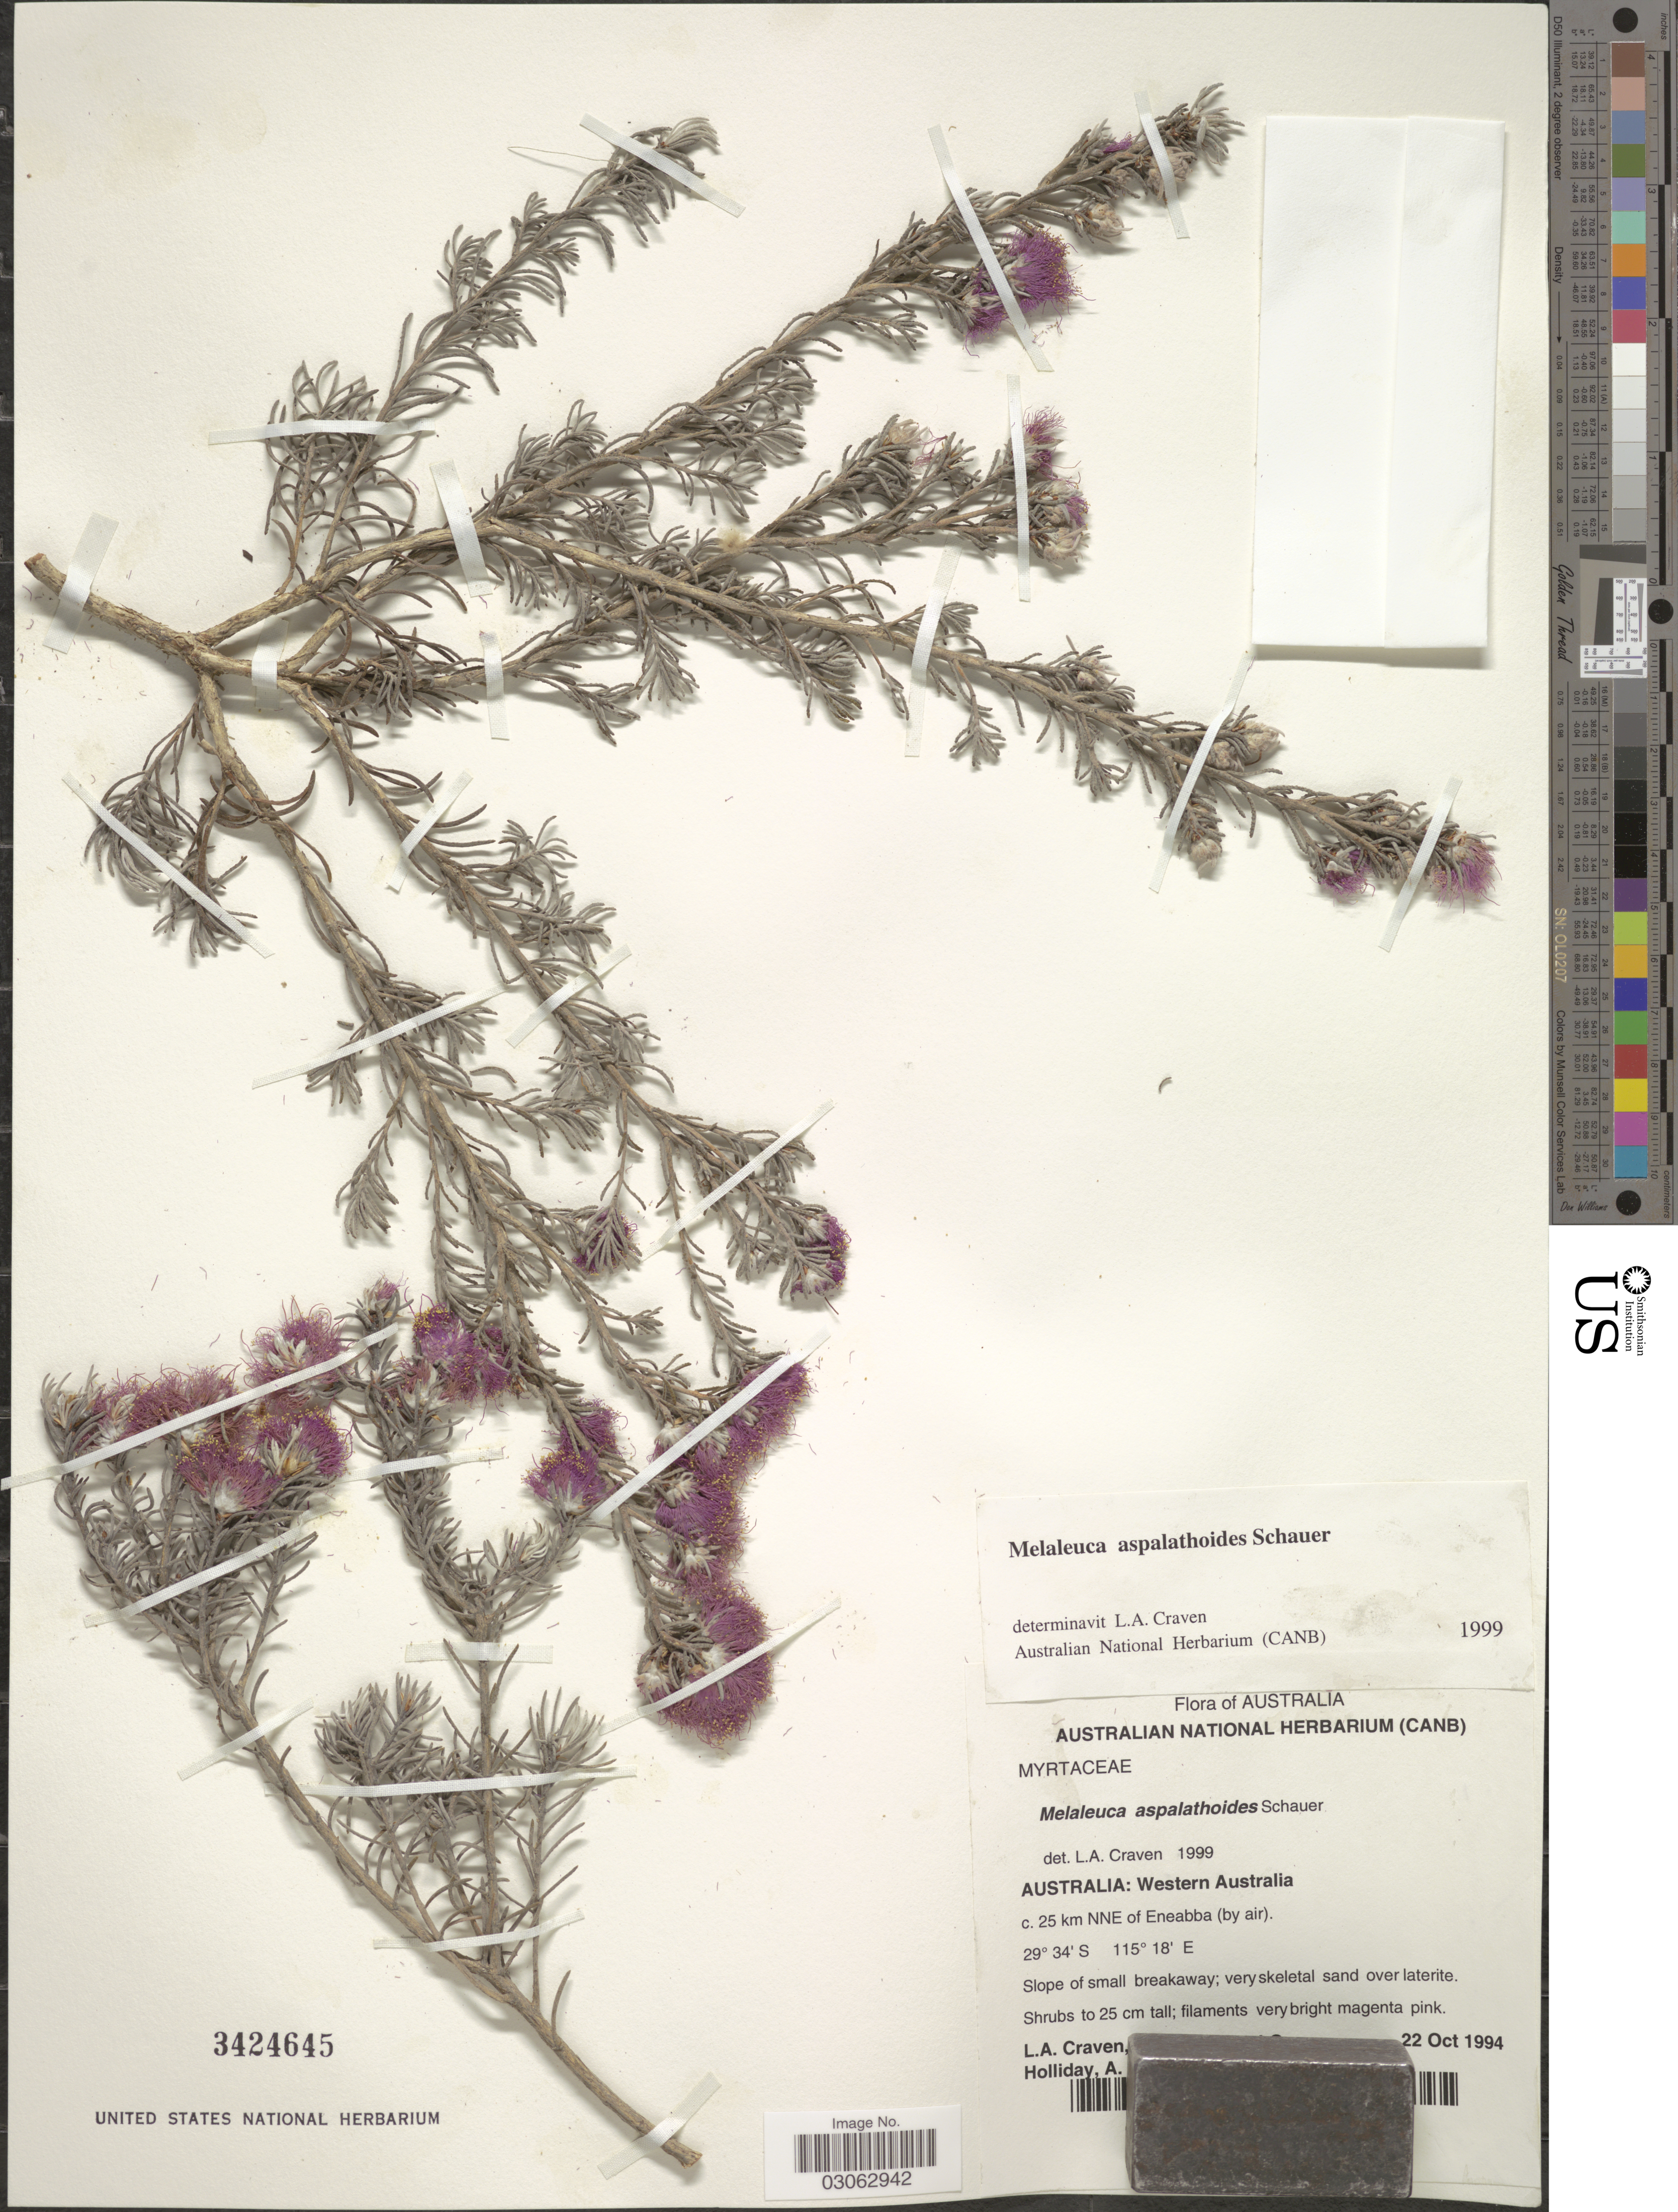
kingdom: Plantae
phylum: Tracheophyta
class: Magnoliopsida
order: Myrtales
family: Myrtaceae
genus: Melaleuca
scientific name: Melaleuca aspalathoides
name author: Schauer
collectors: L. A. Craven, Collector illegible & Collector illegible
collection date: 1994-10-22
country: Australia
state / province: Western Australia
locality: C. 25 km NNE of Eneabba (by air).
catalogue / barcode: US 3424645